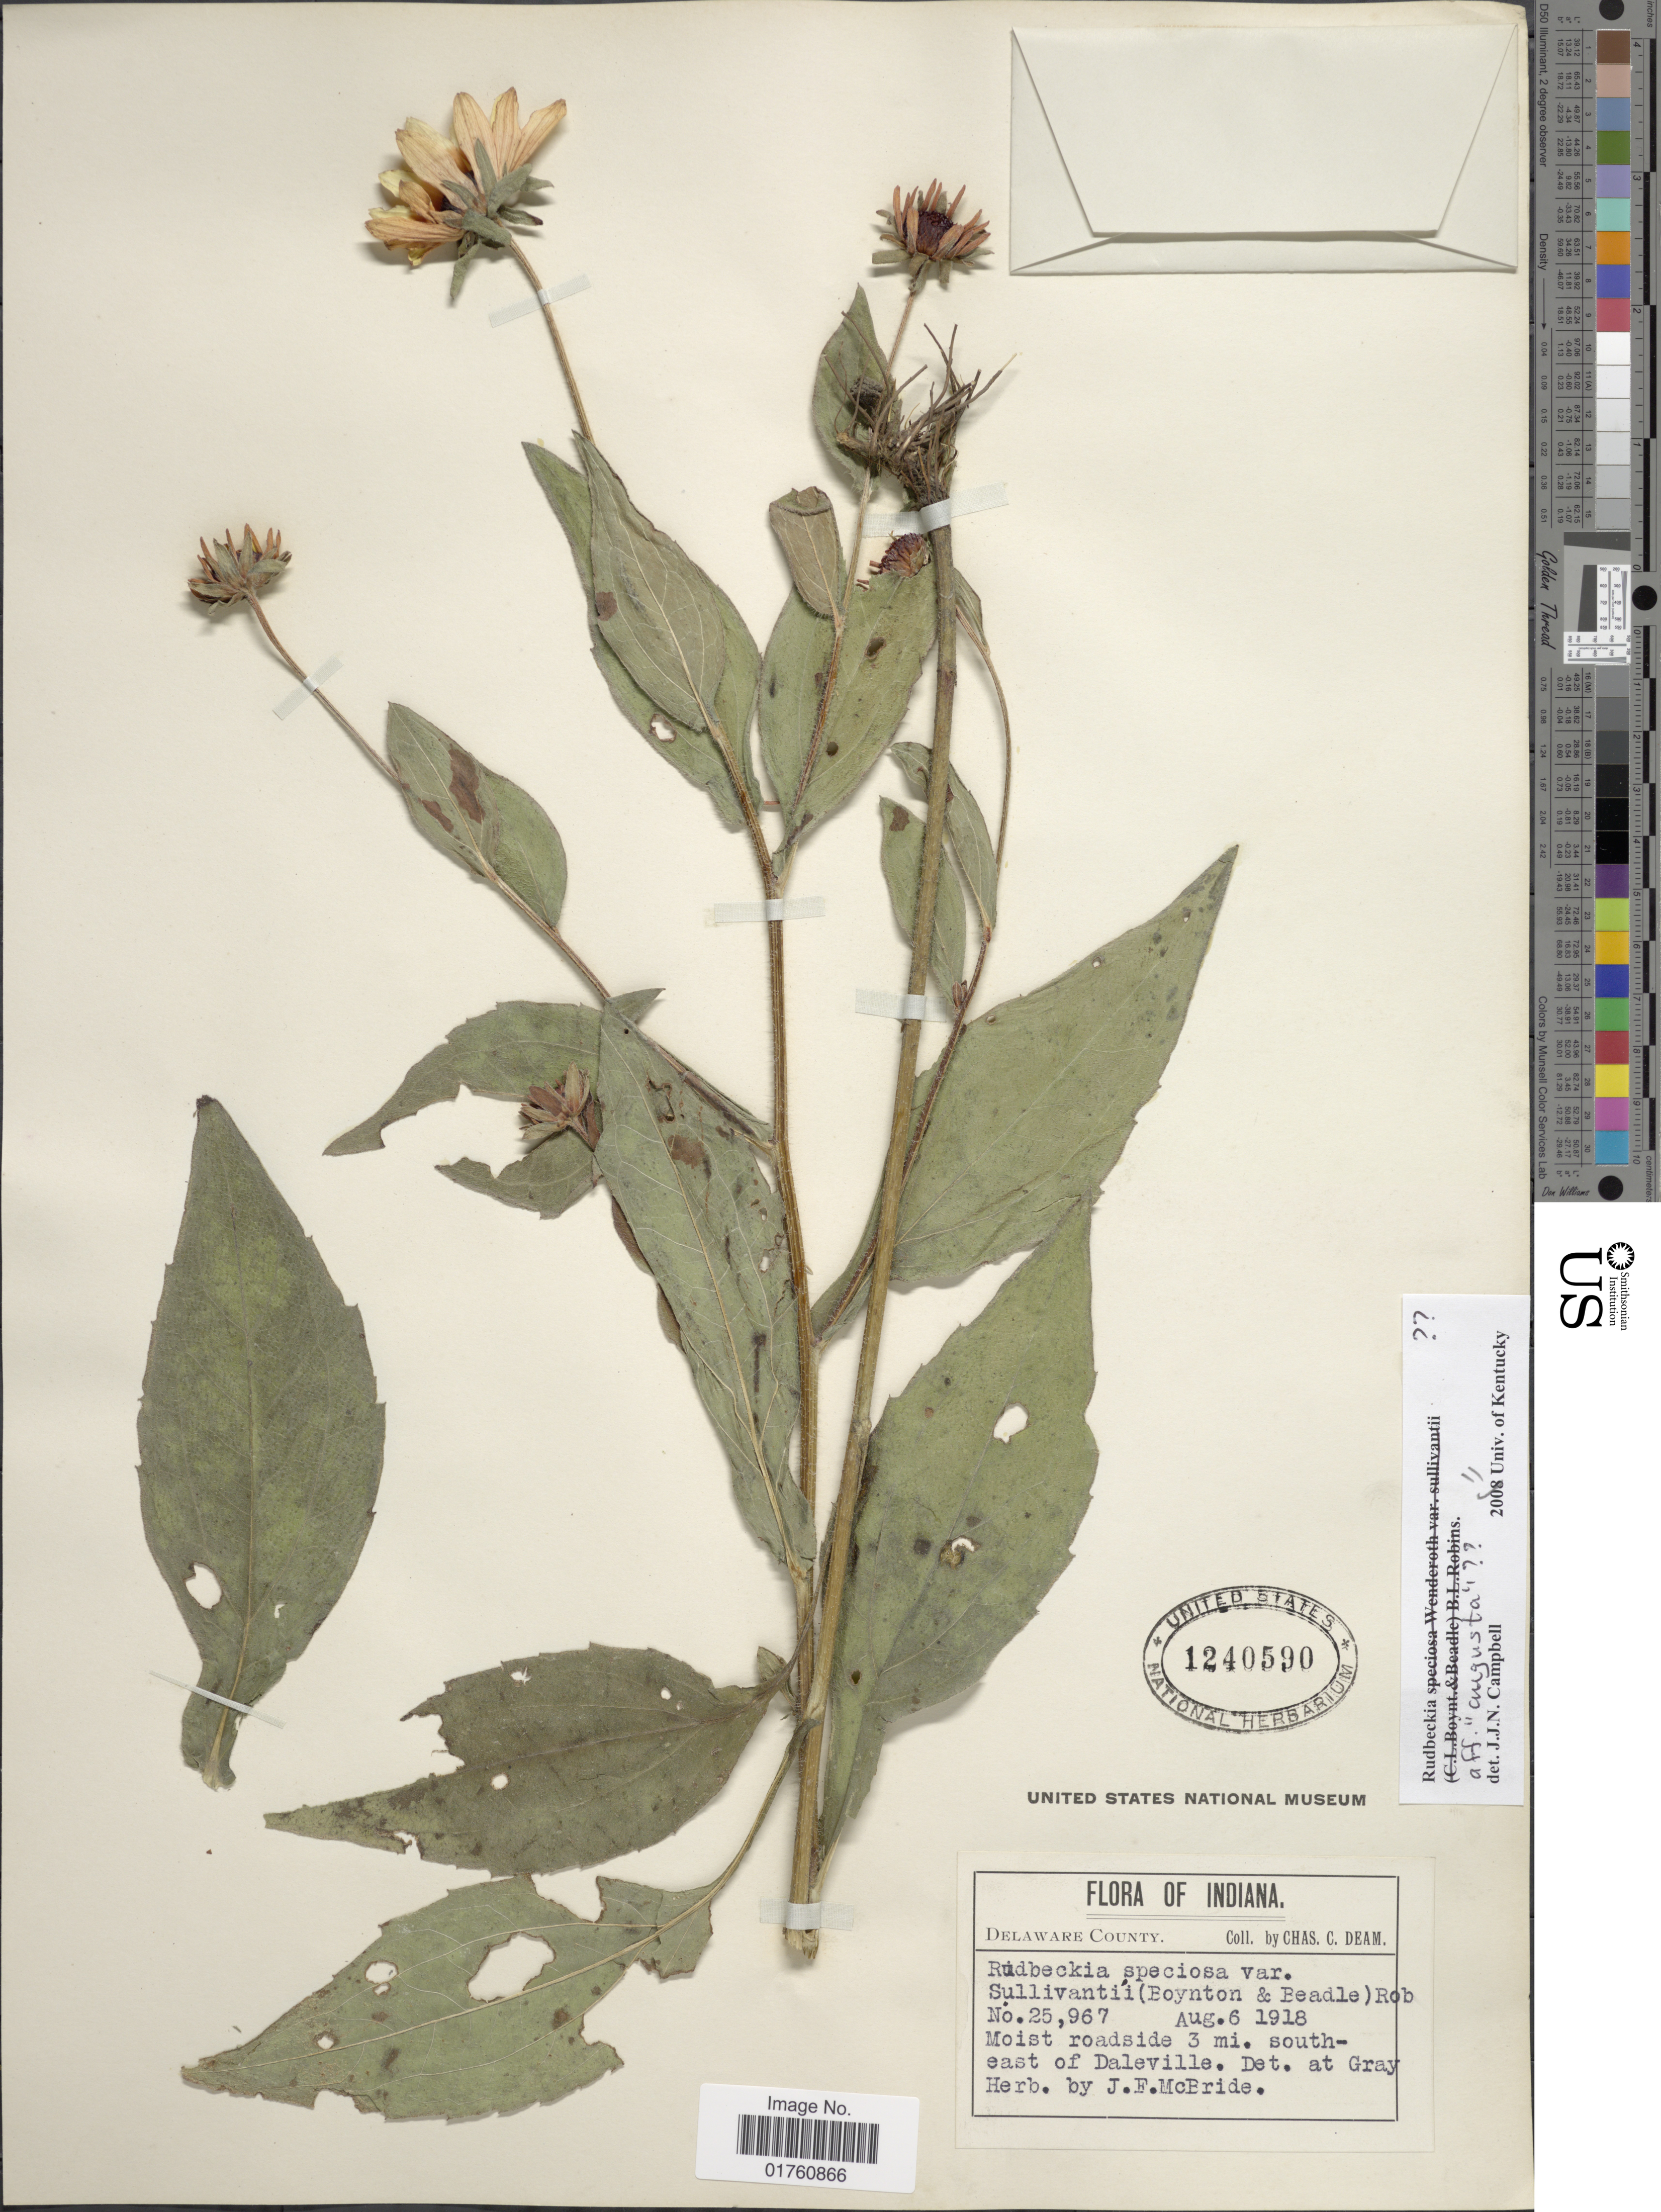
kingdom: Plantae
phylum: Tracheophyta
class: Magnoliopsida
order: Asterales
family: Asteraceae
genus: Rudbeckia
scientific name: Rudbeckia fulgida aff. tenax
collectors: C. C. Deam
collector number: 25967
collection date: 1918-08-06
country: United States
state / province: Delaware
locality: Indiana, Moist roadside 3 mi.south-east of Daleville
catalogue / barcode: US 1240590